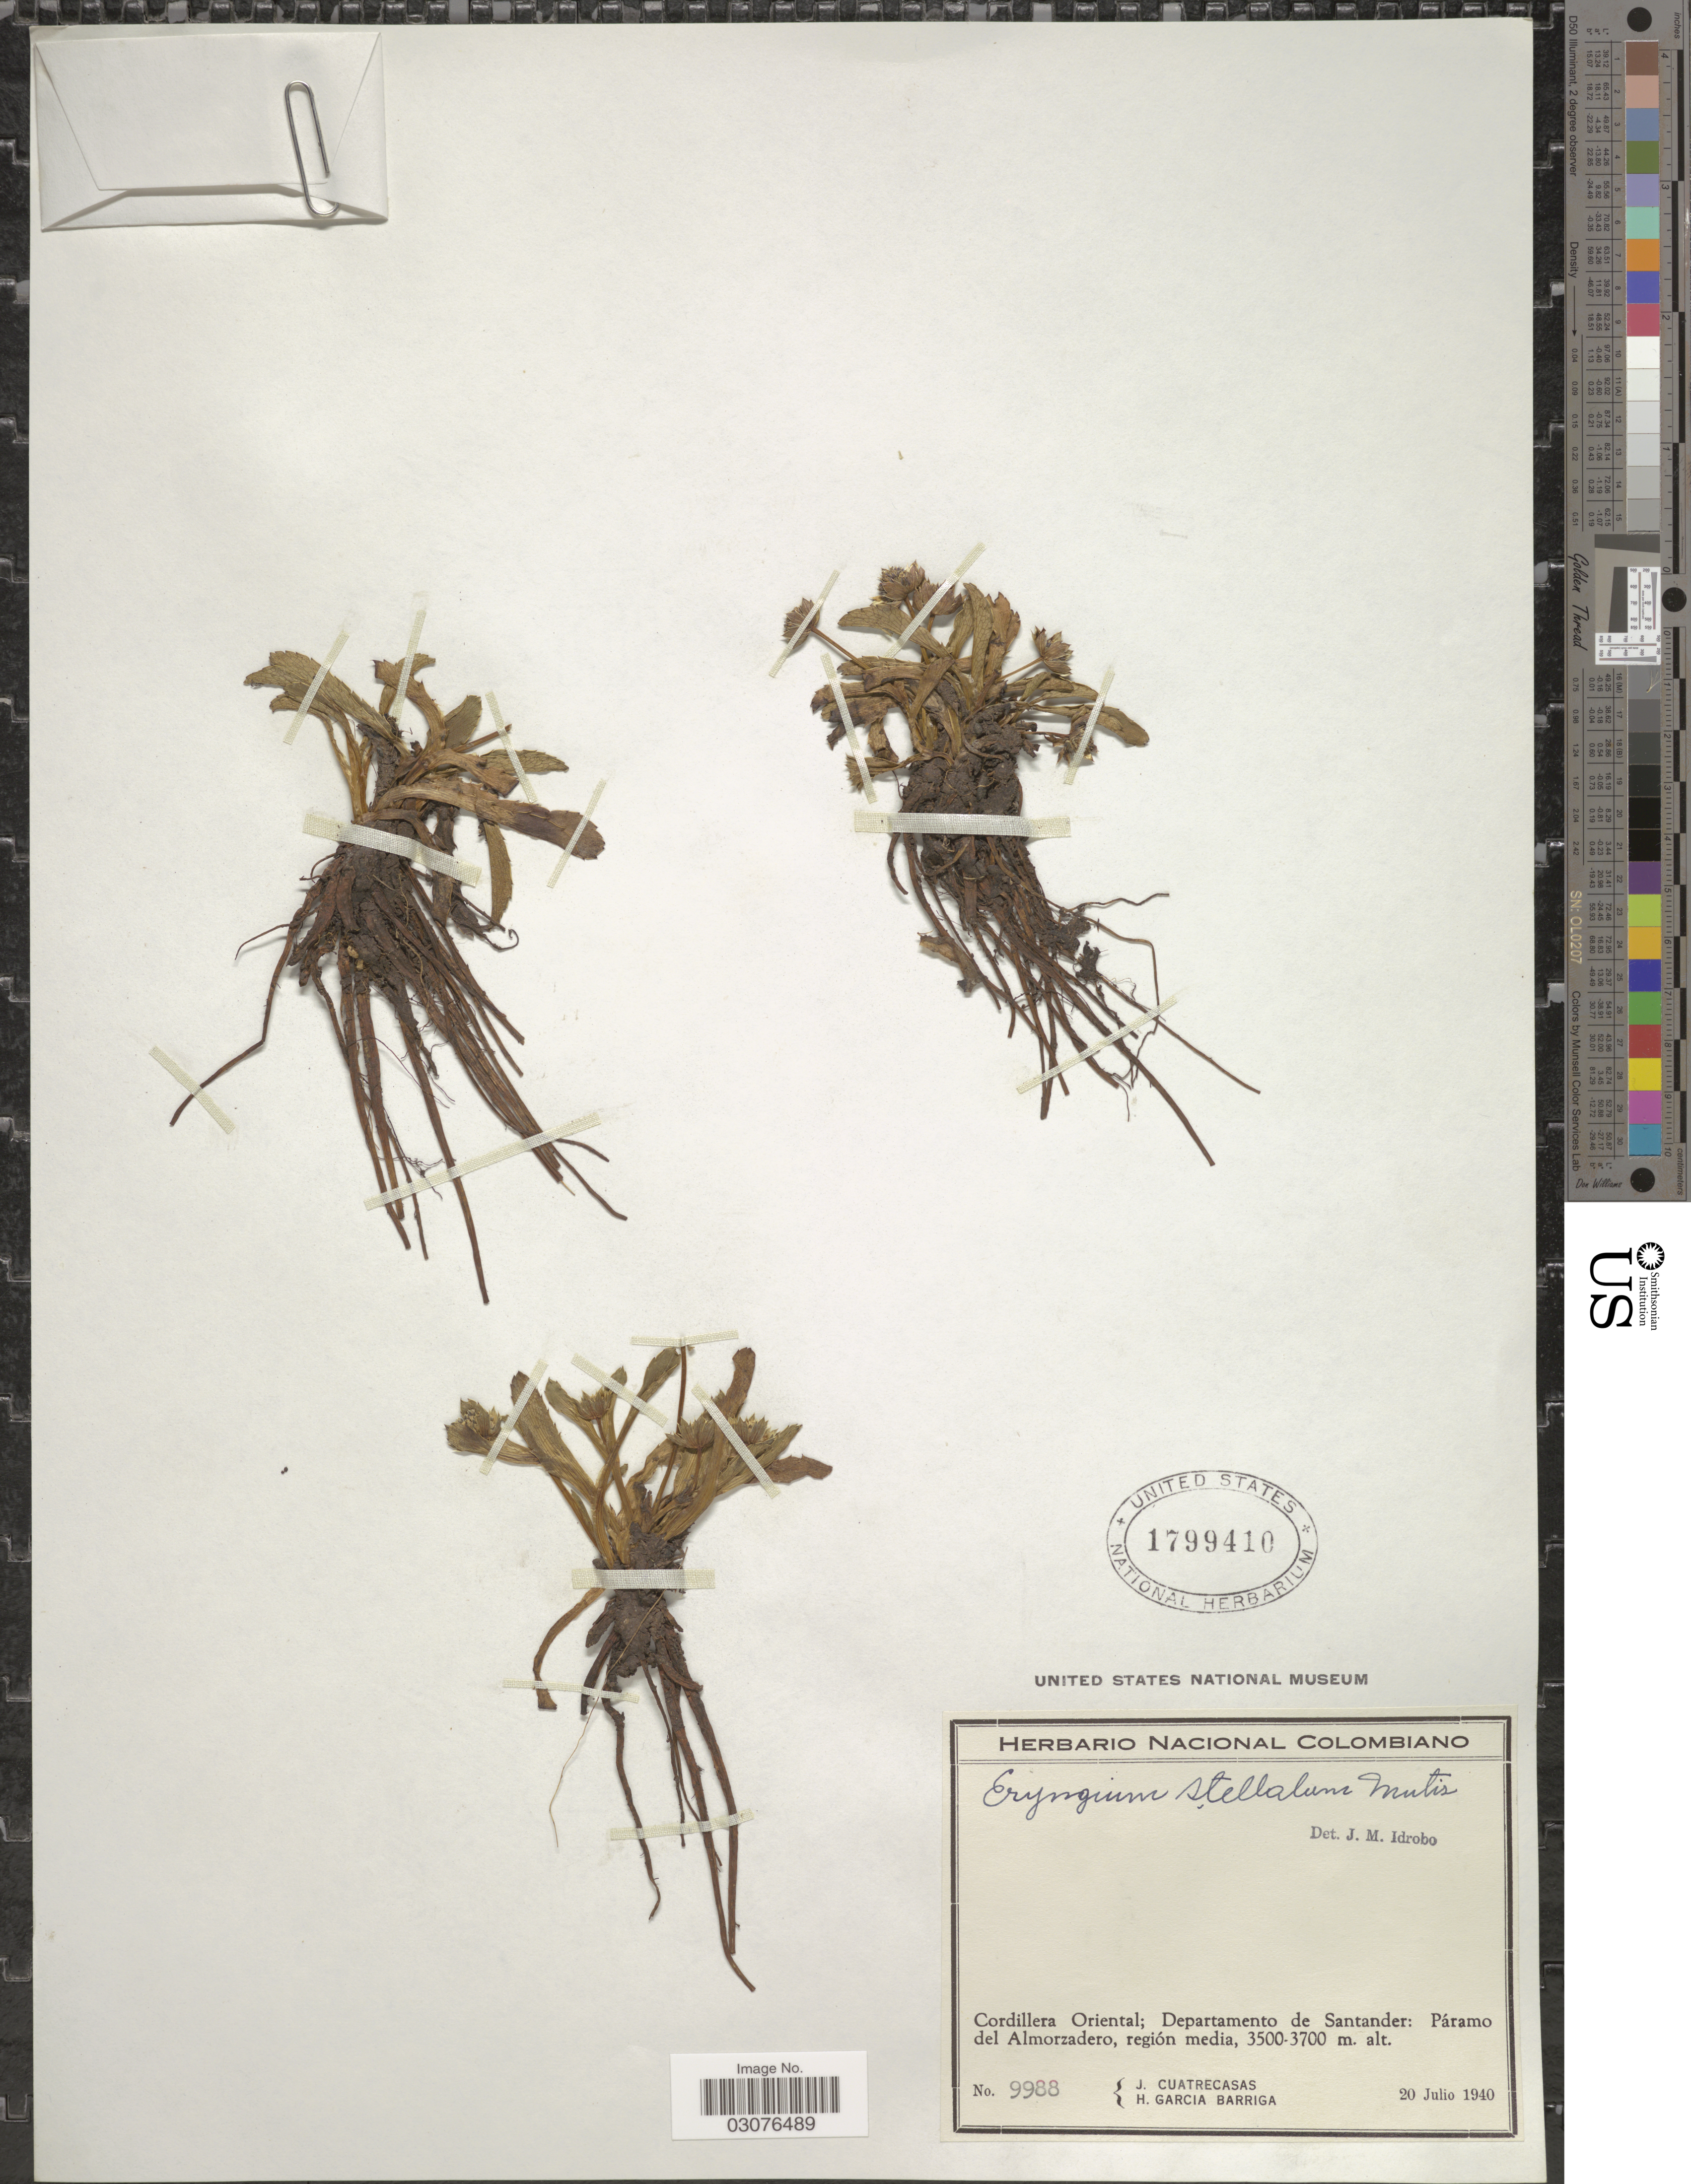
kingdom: Plantae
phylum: Tracheophyta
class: Magnoliopsida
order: Apiales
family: Apiaceae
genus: Eryngium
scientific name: Eryngium humile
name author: Cav.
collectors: J. Cuatrecasas & H. García Barriga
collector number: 9988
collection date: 1940-07-20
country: Colombia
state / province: Santander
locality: Cordillera Oriental; Departamento de Santander: Páramo del Almorzadero, región media.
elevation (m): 3500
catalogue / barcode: US 1799410